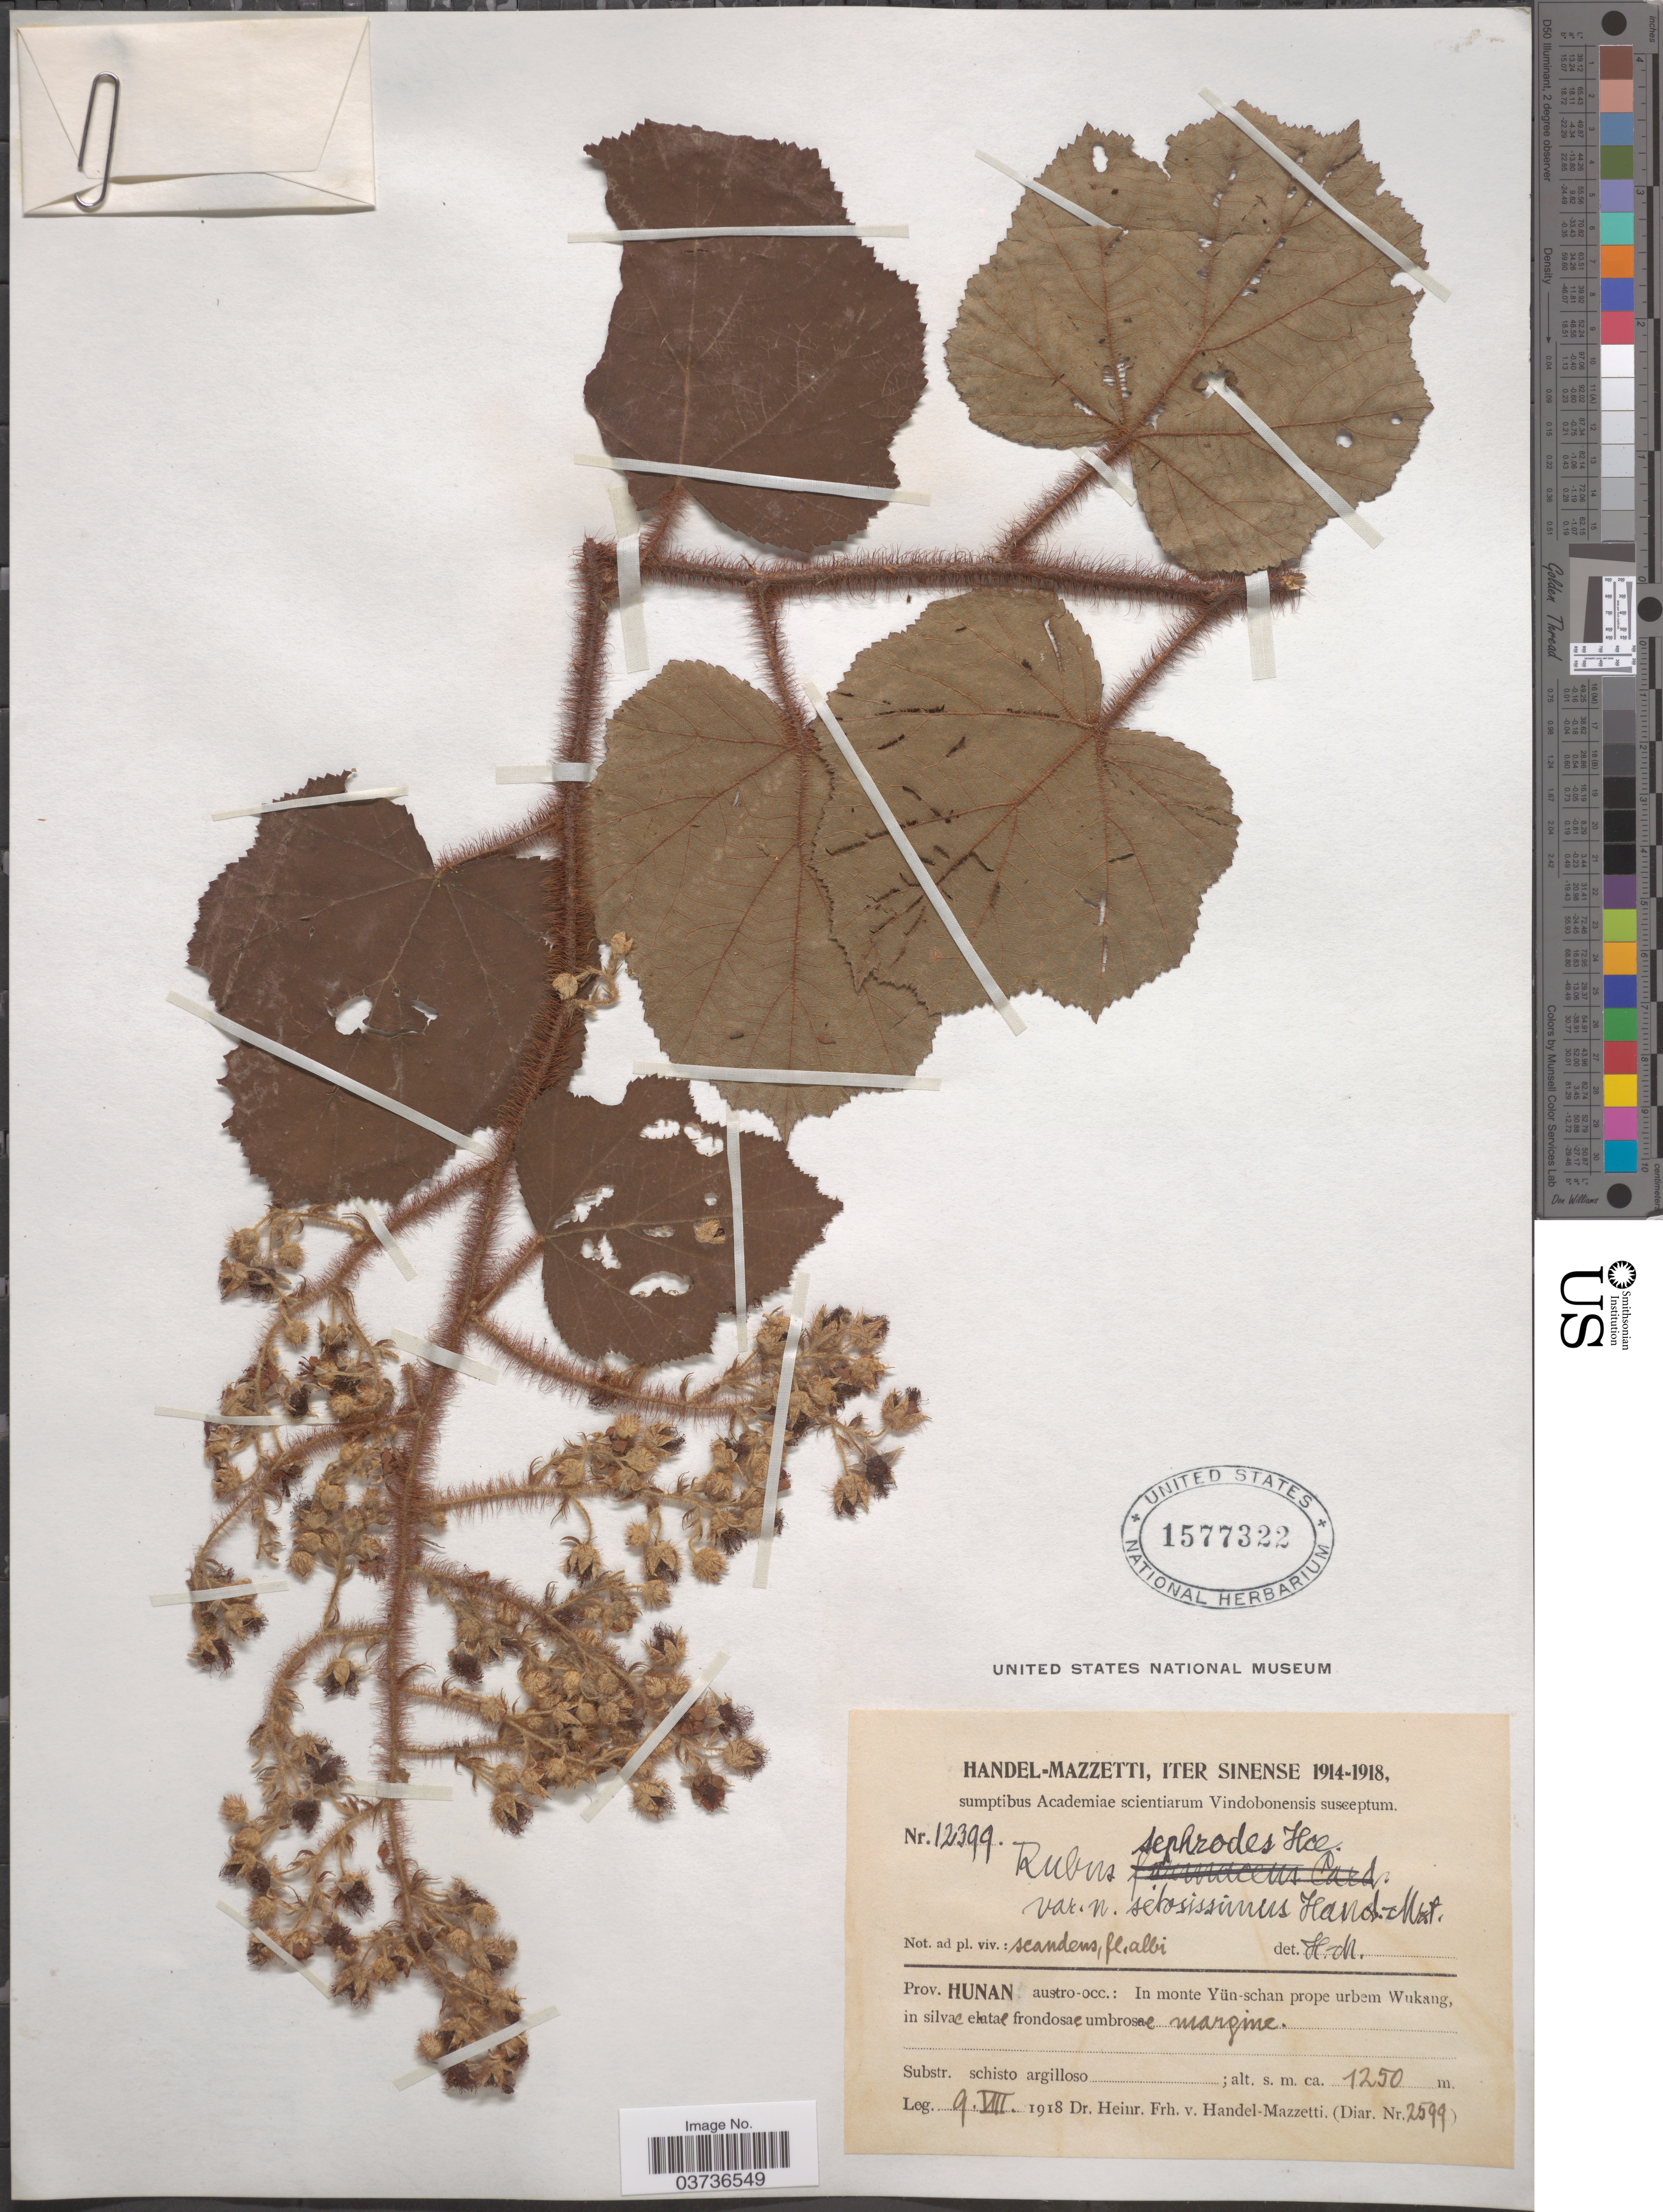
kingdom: Plantae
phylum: Tracheophyta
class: Magnoliopsida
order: Rosales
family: Rosaceae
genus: Rubus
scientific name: Rubus tephrodes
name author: Hance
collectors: H. Handel-Mazzetti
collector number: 12399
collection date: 1918-08-09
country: China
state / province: Hunan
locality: Prov. Hunan austro-occ.: In monte Yün-schan prope urbem Wukang.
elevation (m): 1250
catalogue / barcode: US 1577322